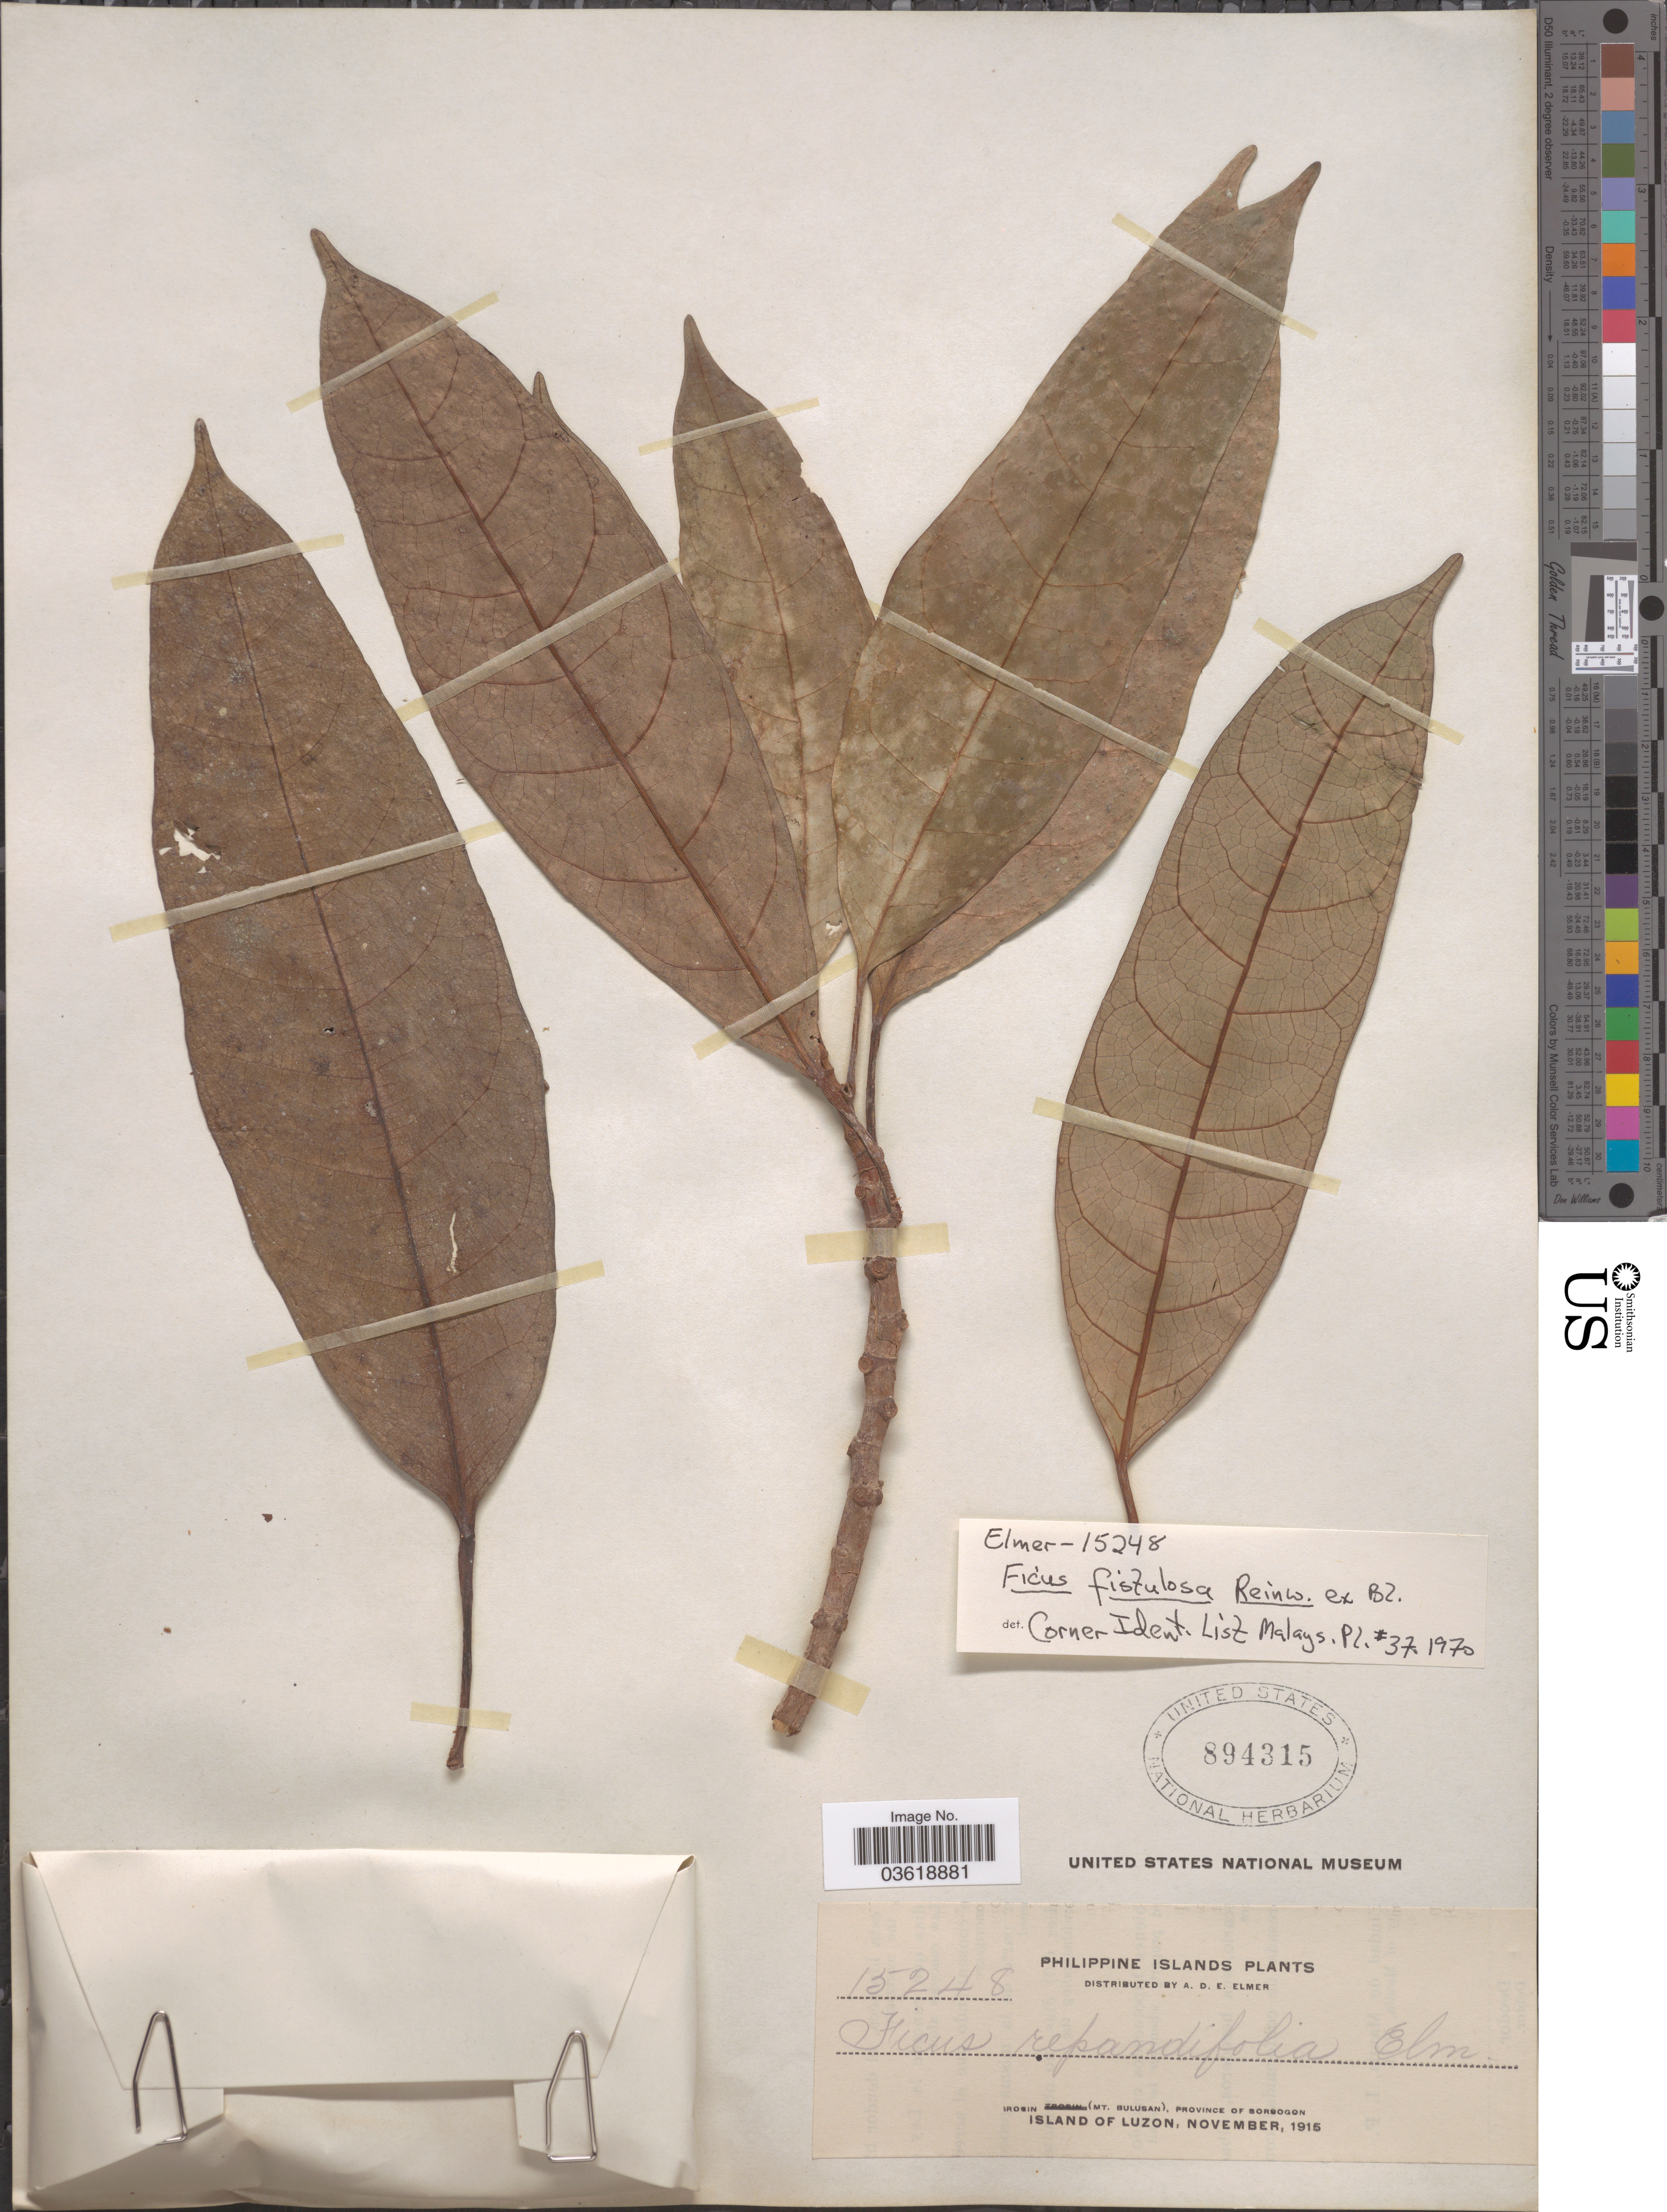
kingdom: Plantae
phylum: Tracheophyta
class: Magnoliopsida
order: Rosales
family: Moraceae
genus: Ficus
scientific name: Ficus fistulosa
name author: Reinw. ex Blume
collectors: A. D. E. Elmer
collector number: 15248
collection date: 1915-11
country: Philippines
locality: Irosin (Mt. Bulusan), Province of Sorsogon. Island of Luzon.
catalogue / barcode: US 894315